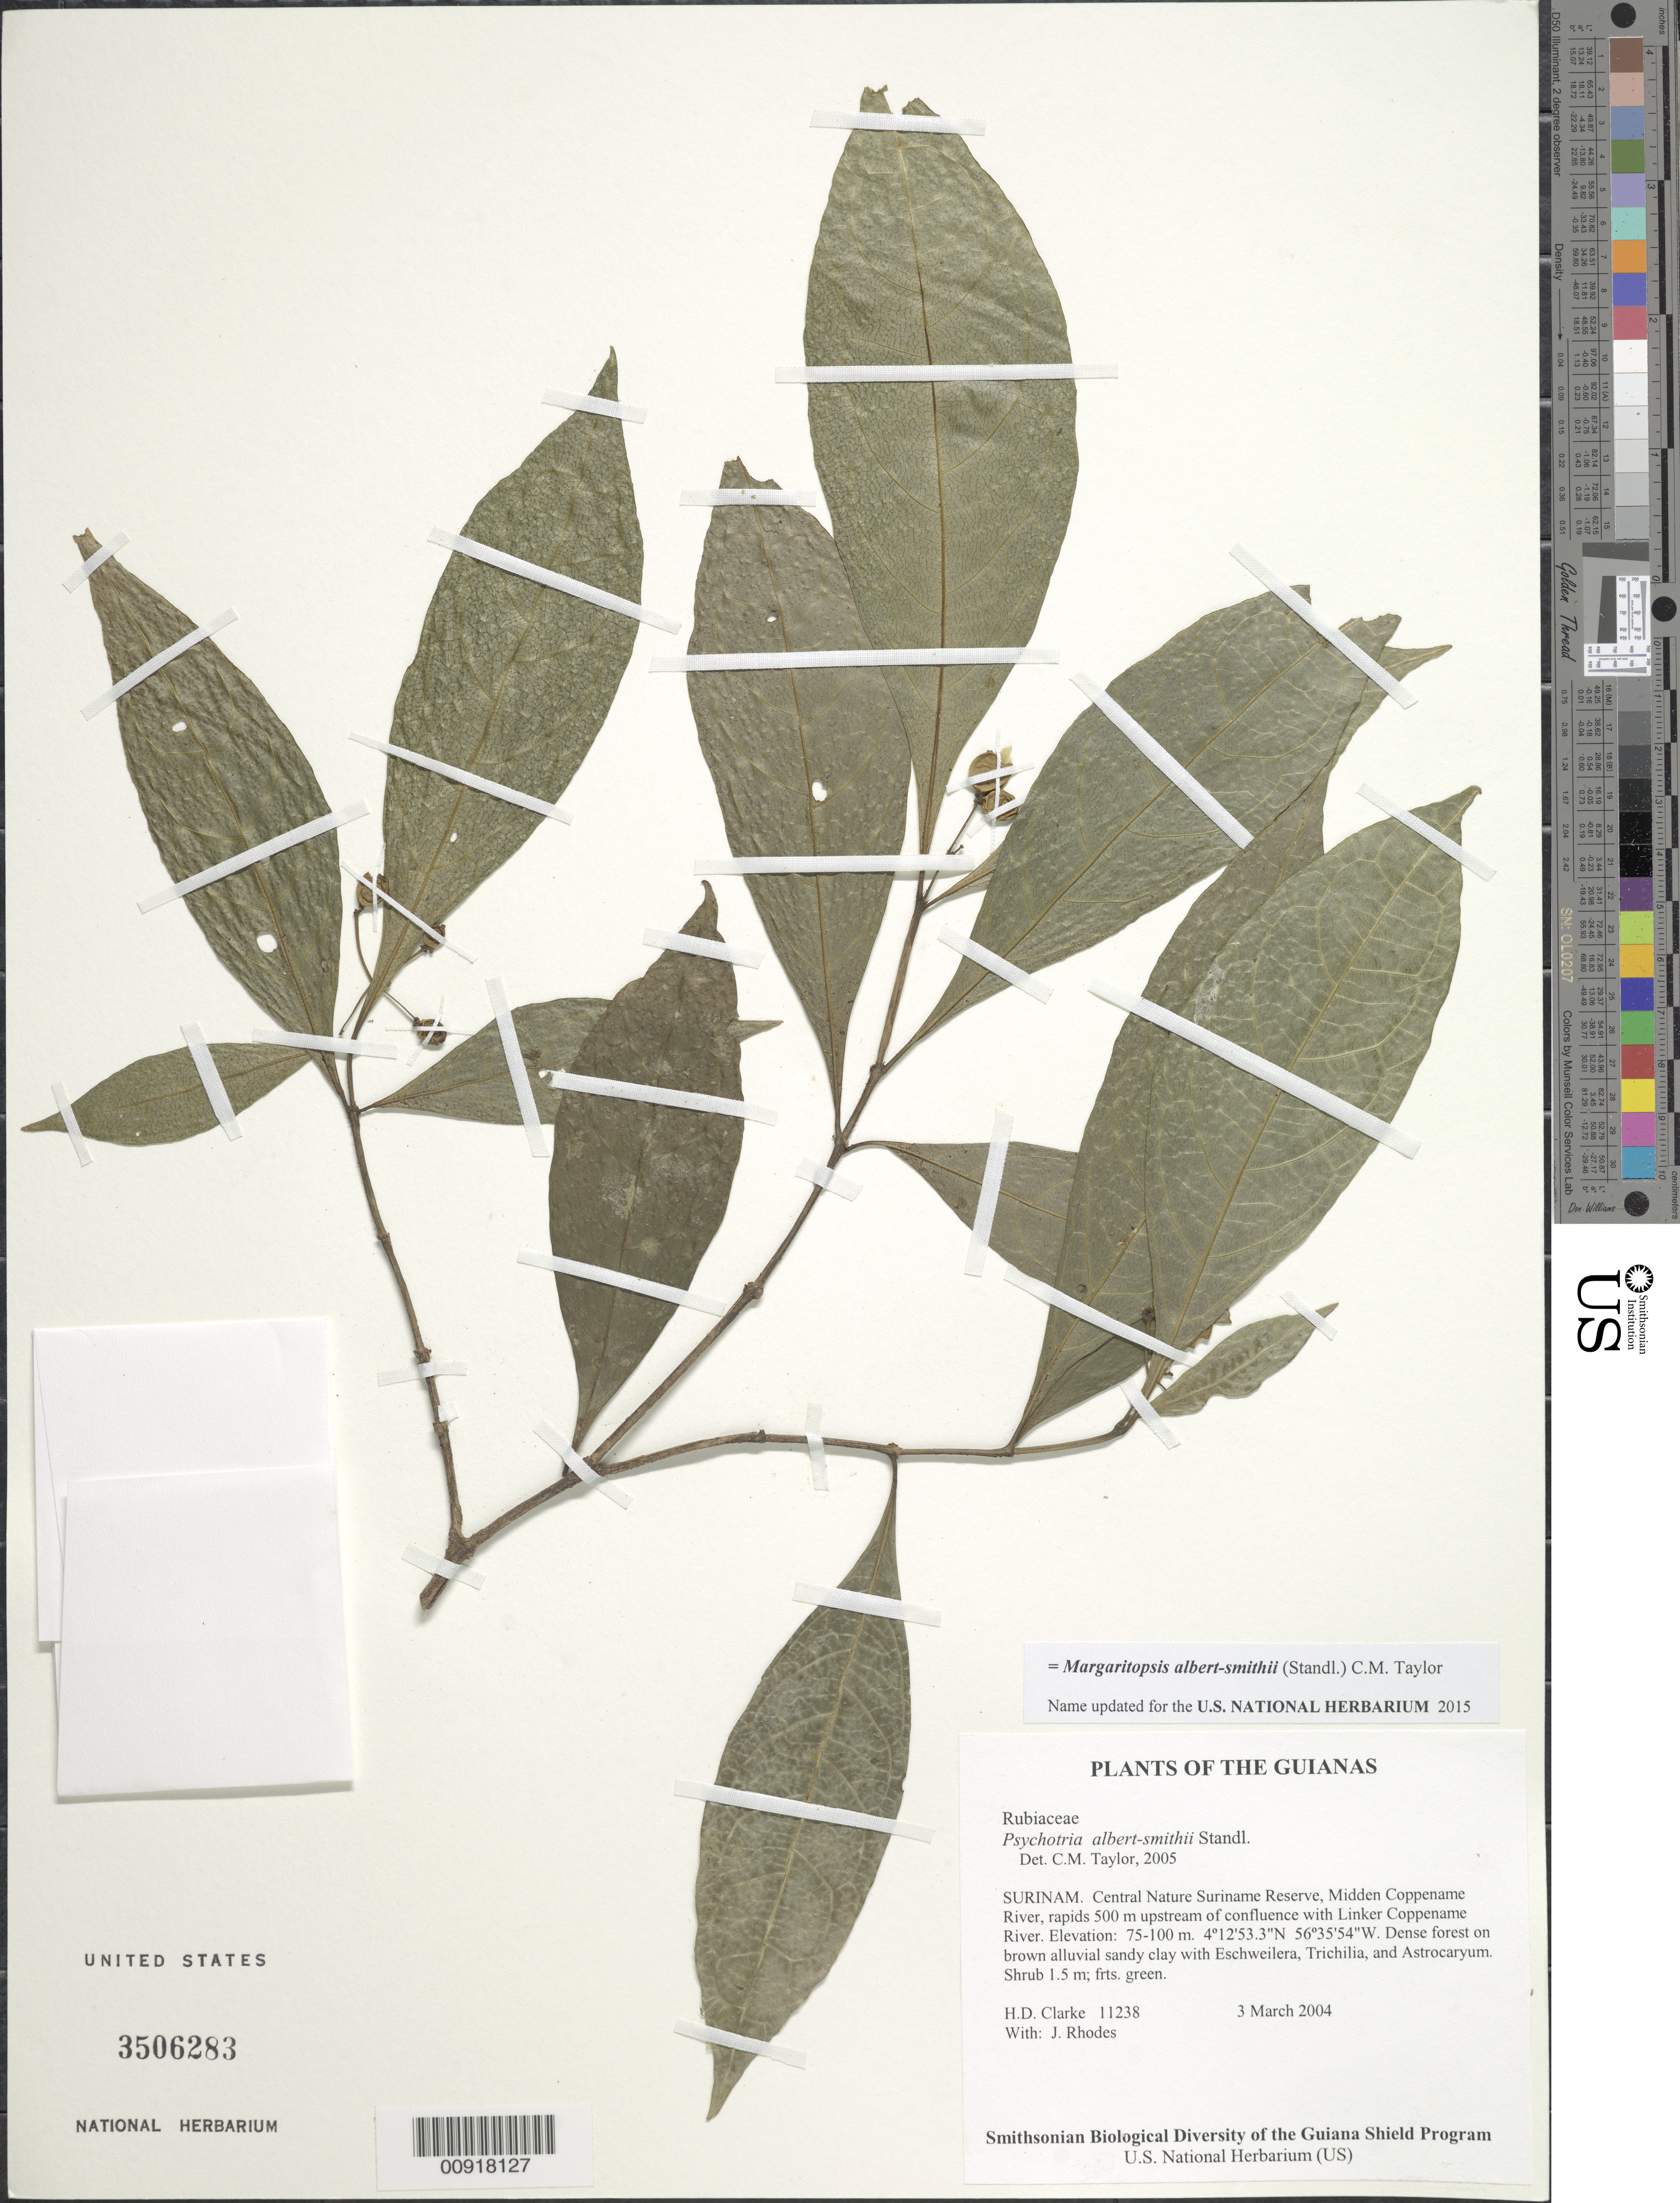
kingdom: Plantae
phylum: Tracheophyta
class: Magnoliopsida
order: Gentianales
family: Rubiaceae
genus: Psychotria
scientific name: Psychotria albert-smithii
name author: Standl.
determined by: Taylor, Charlotte M.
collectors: H. D. Clarke & J. Rhodes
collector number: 11238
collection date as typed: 3 March 2004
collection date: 2004-03-03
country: Suriname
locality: Central Nature Suriname Reserve, Midden Coppename River, rapids 500 m upstream of confluence with Linker Coppename River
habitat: Dense forest on brown alluvial sandy clay with Eschweilera, Trichilia, and Astrocaryum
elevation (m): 75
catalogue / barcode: US 3506283